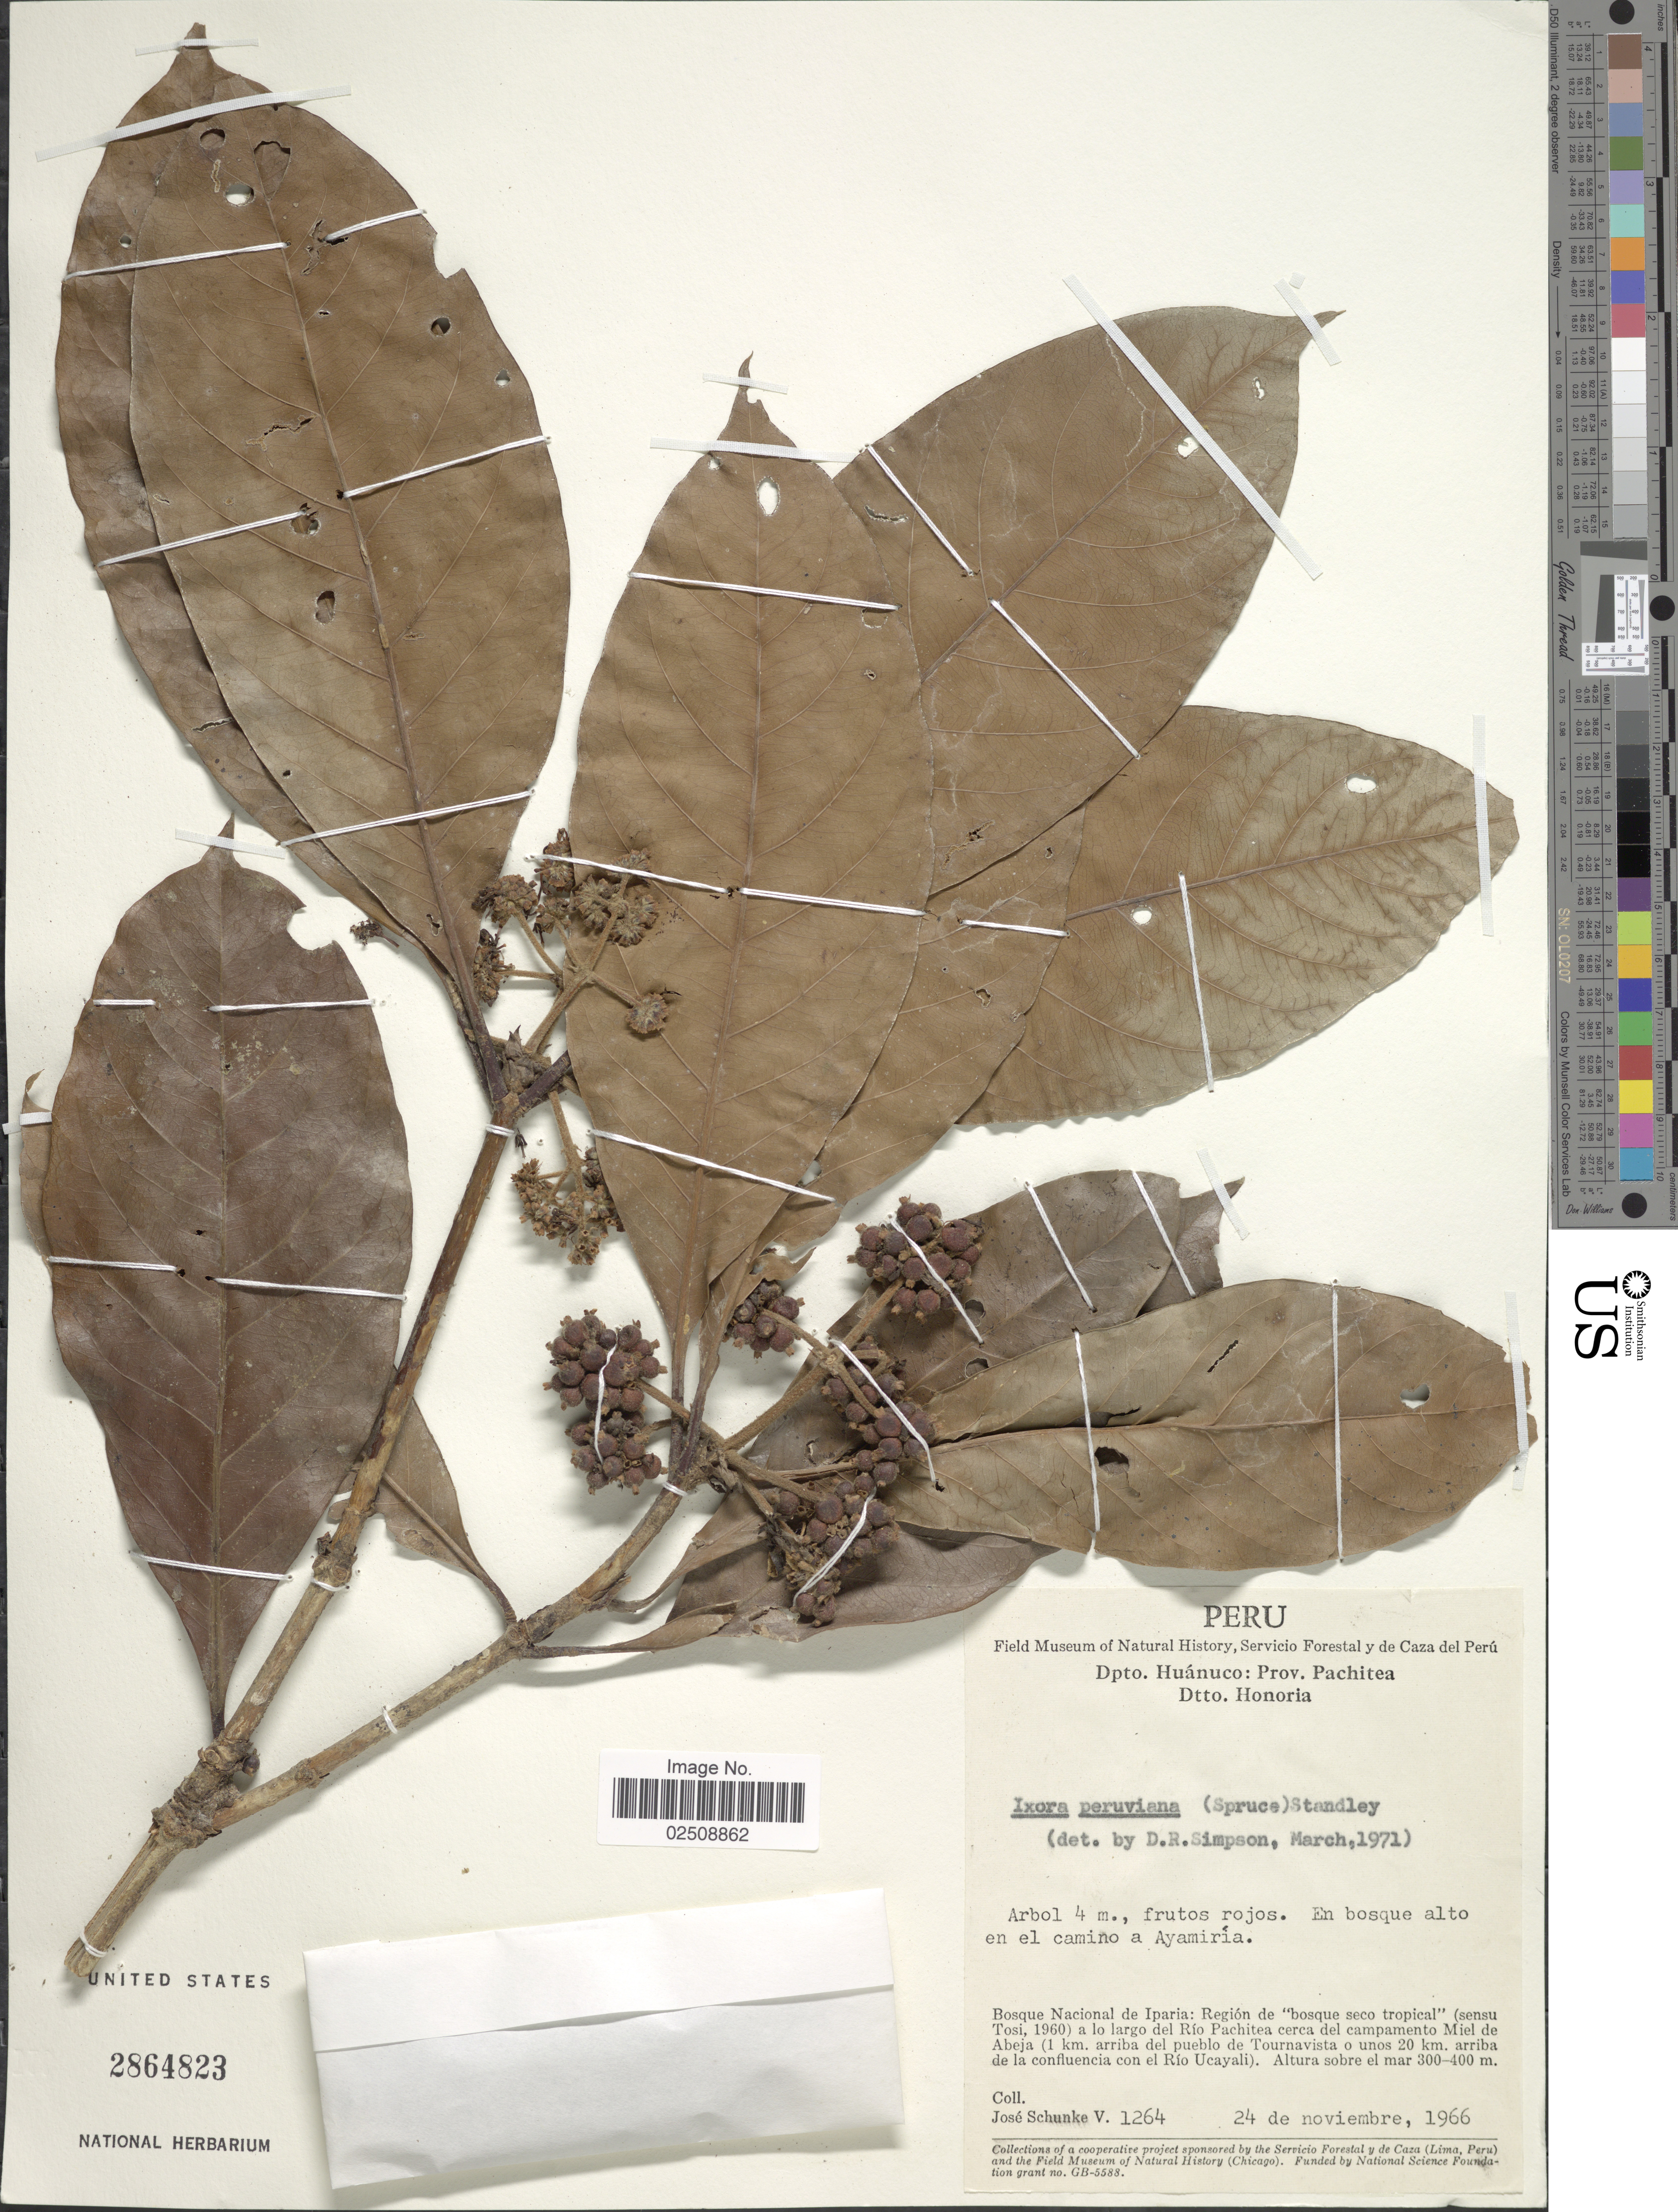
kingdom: Plantae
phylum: Tracheophyta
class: Magnoliopsida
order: Gentianales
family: Rubiaceae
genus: Ixora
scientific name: Ixora peruviana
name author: (Spruce ex K. Schum.) Standl.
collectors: J. Schunke Vigo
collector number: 1264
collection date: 1966-11-24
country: Peru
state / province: Huánuco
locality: Prov. Pachitea. Dtto. Honoria. Bosque Nacional de Iparia: Region de "bosque seco tropical" a lo largo del Rio Pachitea cerca del campamento Miel de Abeja (1 km. arriba del pueblo de Tournavista o unos 20 km. arriba de la confluencia con el Rio Ucayali)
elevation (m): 300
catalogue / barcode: US 2864823